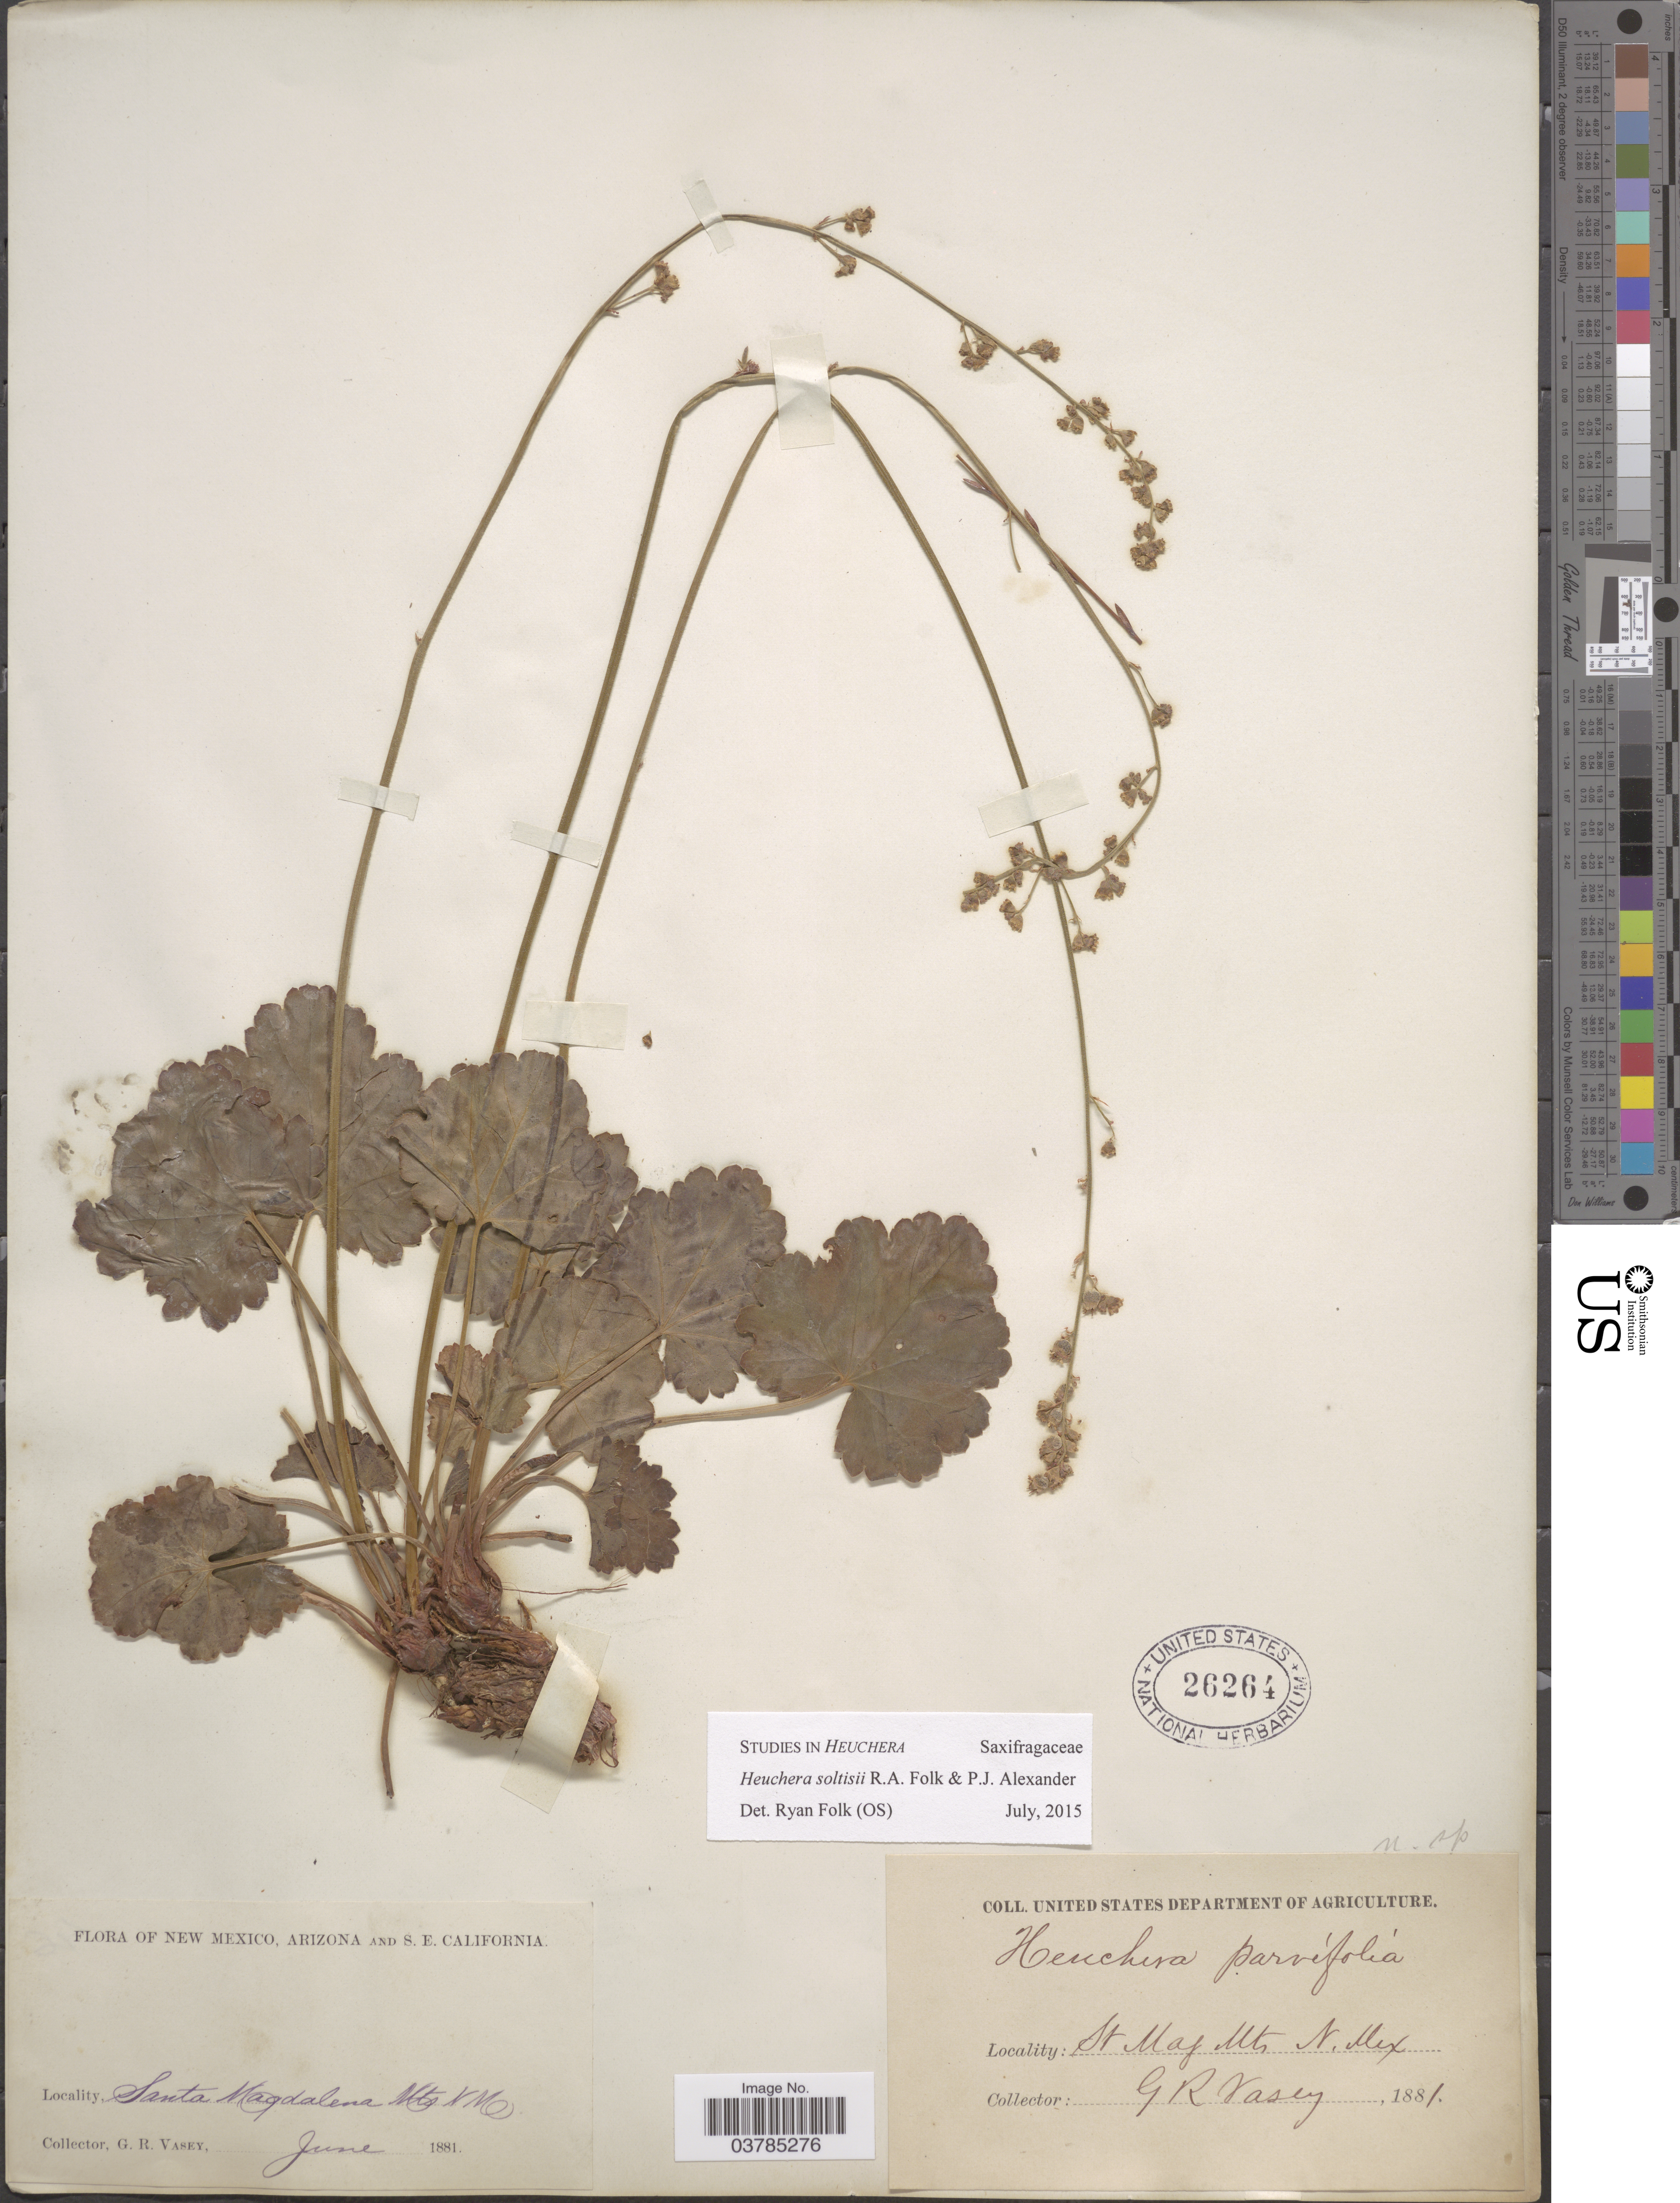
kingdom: Plantae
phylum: Tracheophyta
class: Magnoliopsida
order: Saxifragales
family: Saxifragaceae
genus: Heuchera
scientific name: Heuchera soltisii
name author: R.A. Folk & P.J. Alexander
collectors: G. R. Vasey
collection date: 1881-06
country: United States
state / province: New Mexico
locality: Santa Magdalena Mts. St Mag Mts.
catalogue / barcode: US 26264